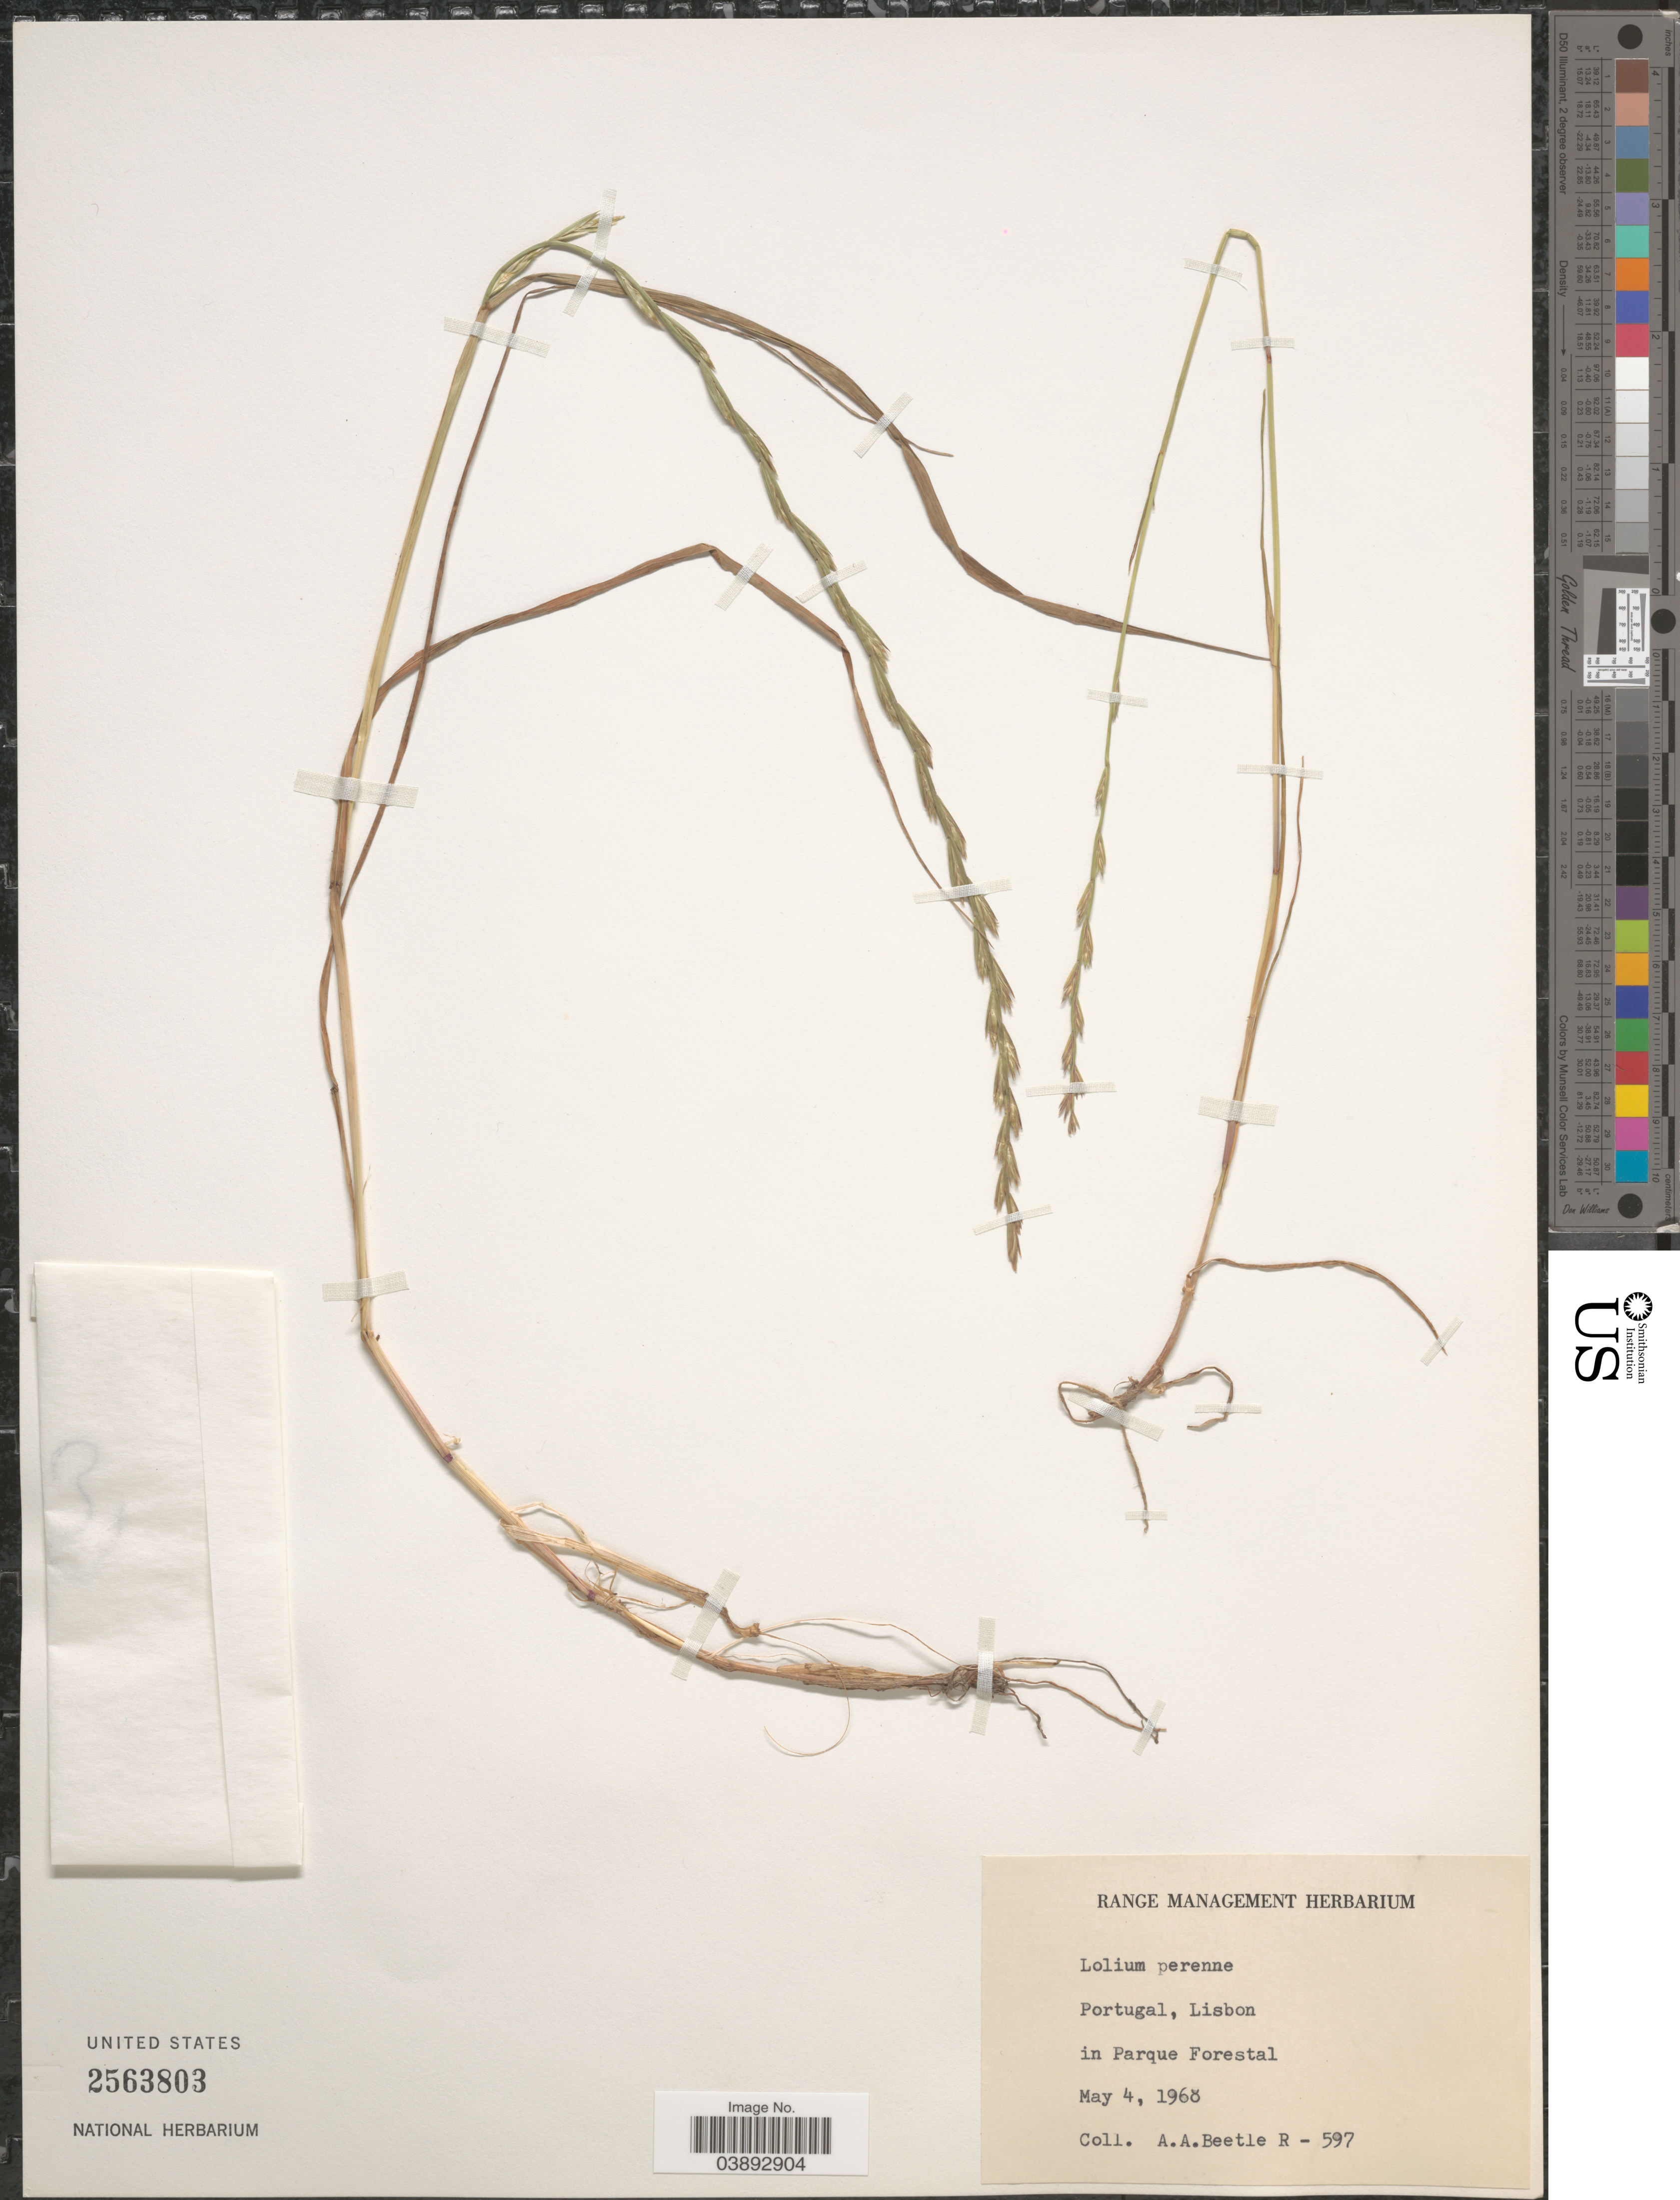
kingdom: Plantae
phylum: Tracheophyta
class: Liliopsida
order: Poales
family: Poaceae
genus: Lolium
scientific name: Lolium perenne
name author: L.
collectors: A. A. Beetle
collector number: R-597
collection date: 1968-05-04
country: Portugal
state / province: Lisboa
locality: Lisbon in Parque Forestal.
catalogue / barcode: US 2563803